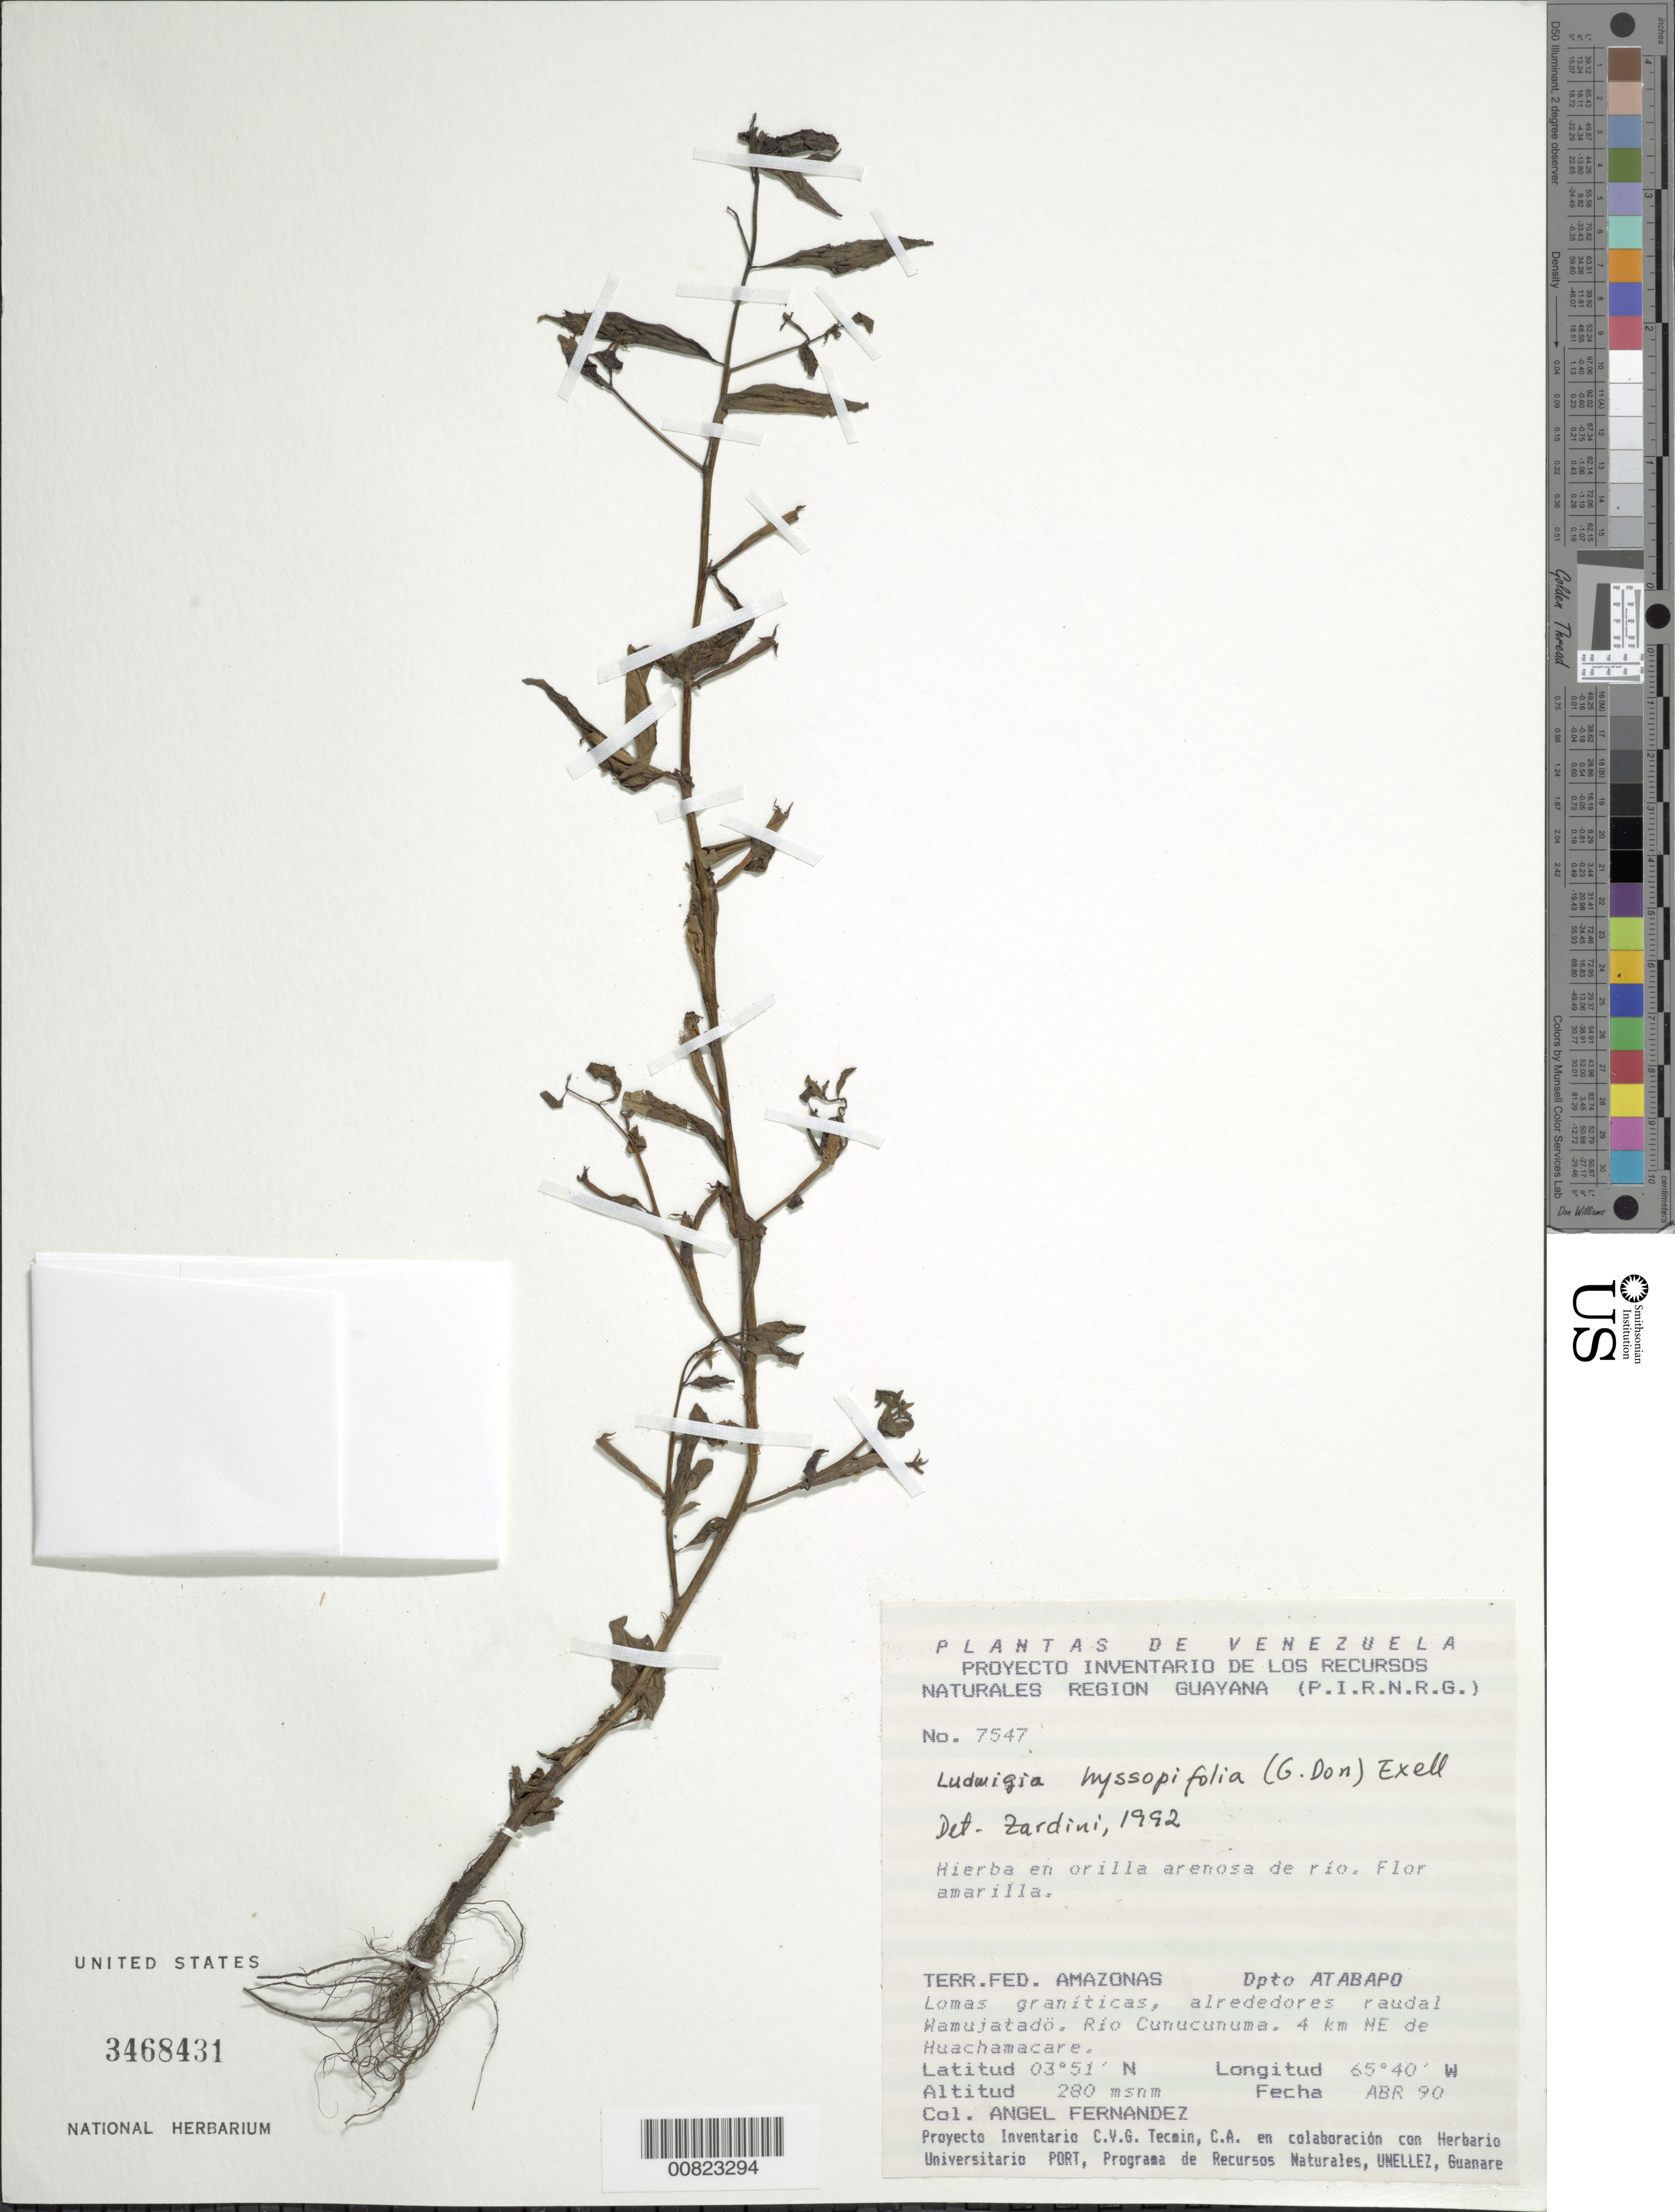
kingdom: Plantae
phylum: Tracheophyta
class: Magnoliopsida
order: Myrtales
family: Onagraceae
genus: Ludwigia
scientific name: Ludwigia hyssopifolia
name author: (G. Don) Exell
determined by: Zardini, E. M.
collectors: A. Fernández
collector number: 7547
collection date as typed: Apr-90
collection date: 1990-04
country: Venezuela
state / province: Amazonas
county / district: Atabapo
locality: Río Cunucunuma, alrededores raudal Wamujatadö; 4 km NE de Huachamacare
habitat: Lomas graníticas, alrededores raudal; en orilla arenosa de rio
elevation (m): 280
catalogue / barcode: US 3468431